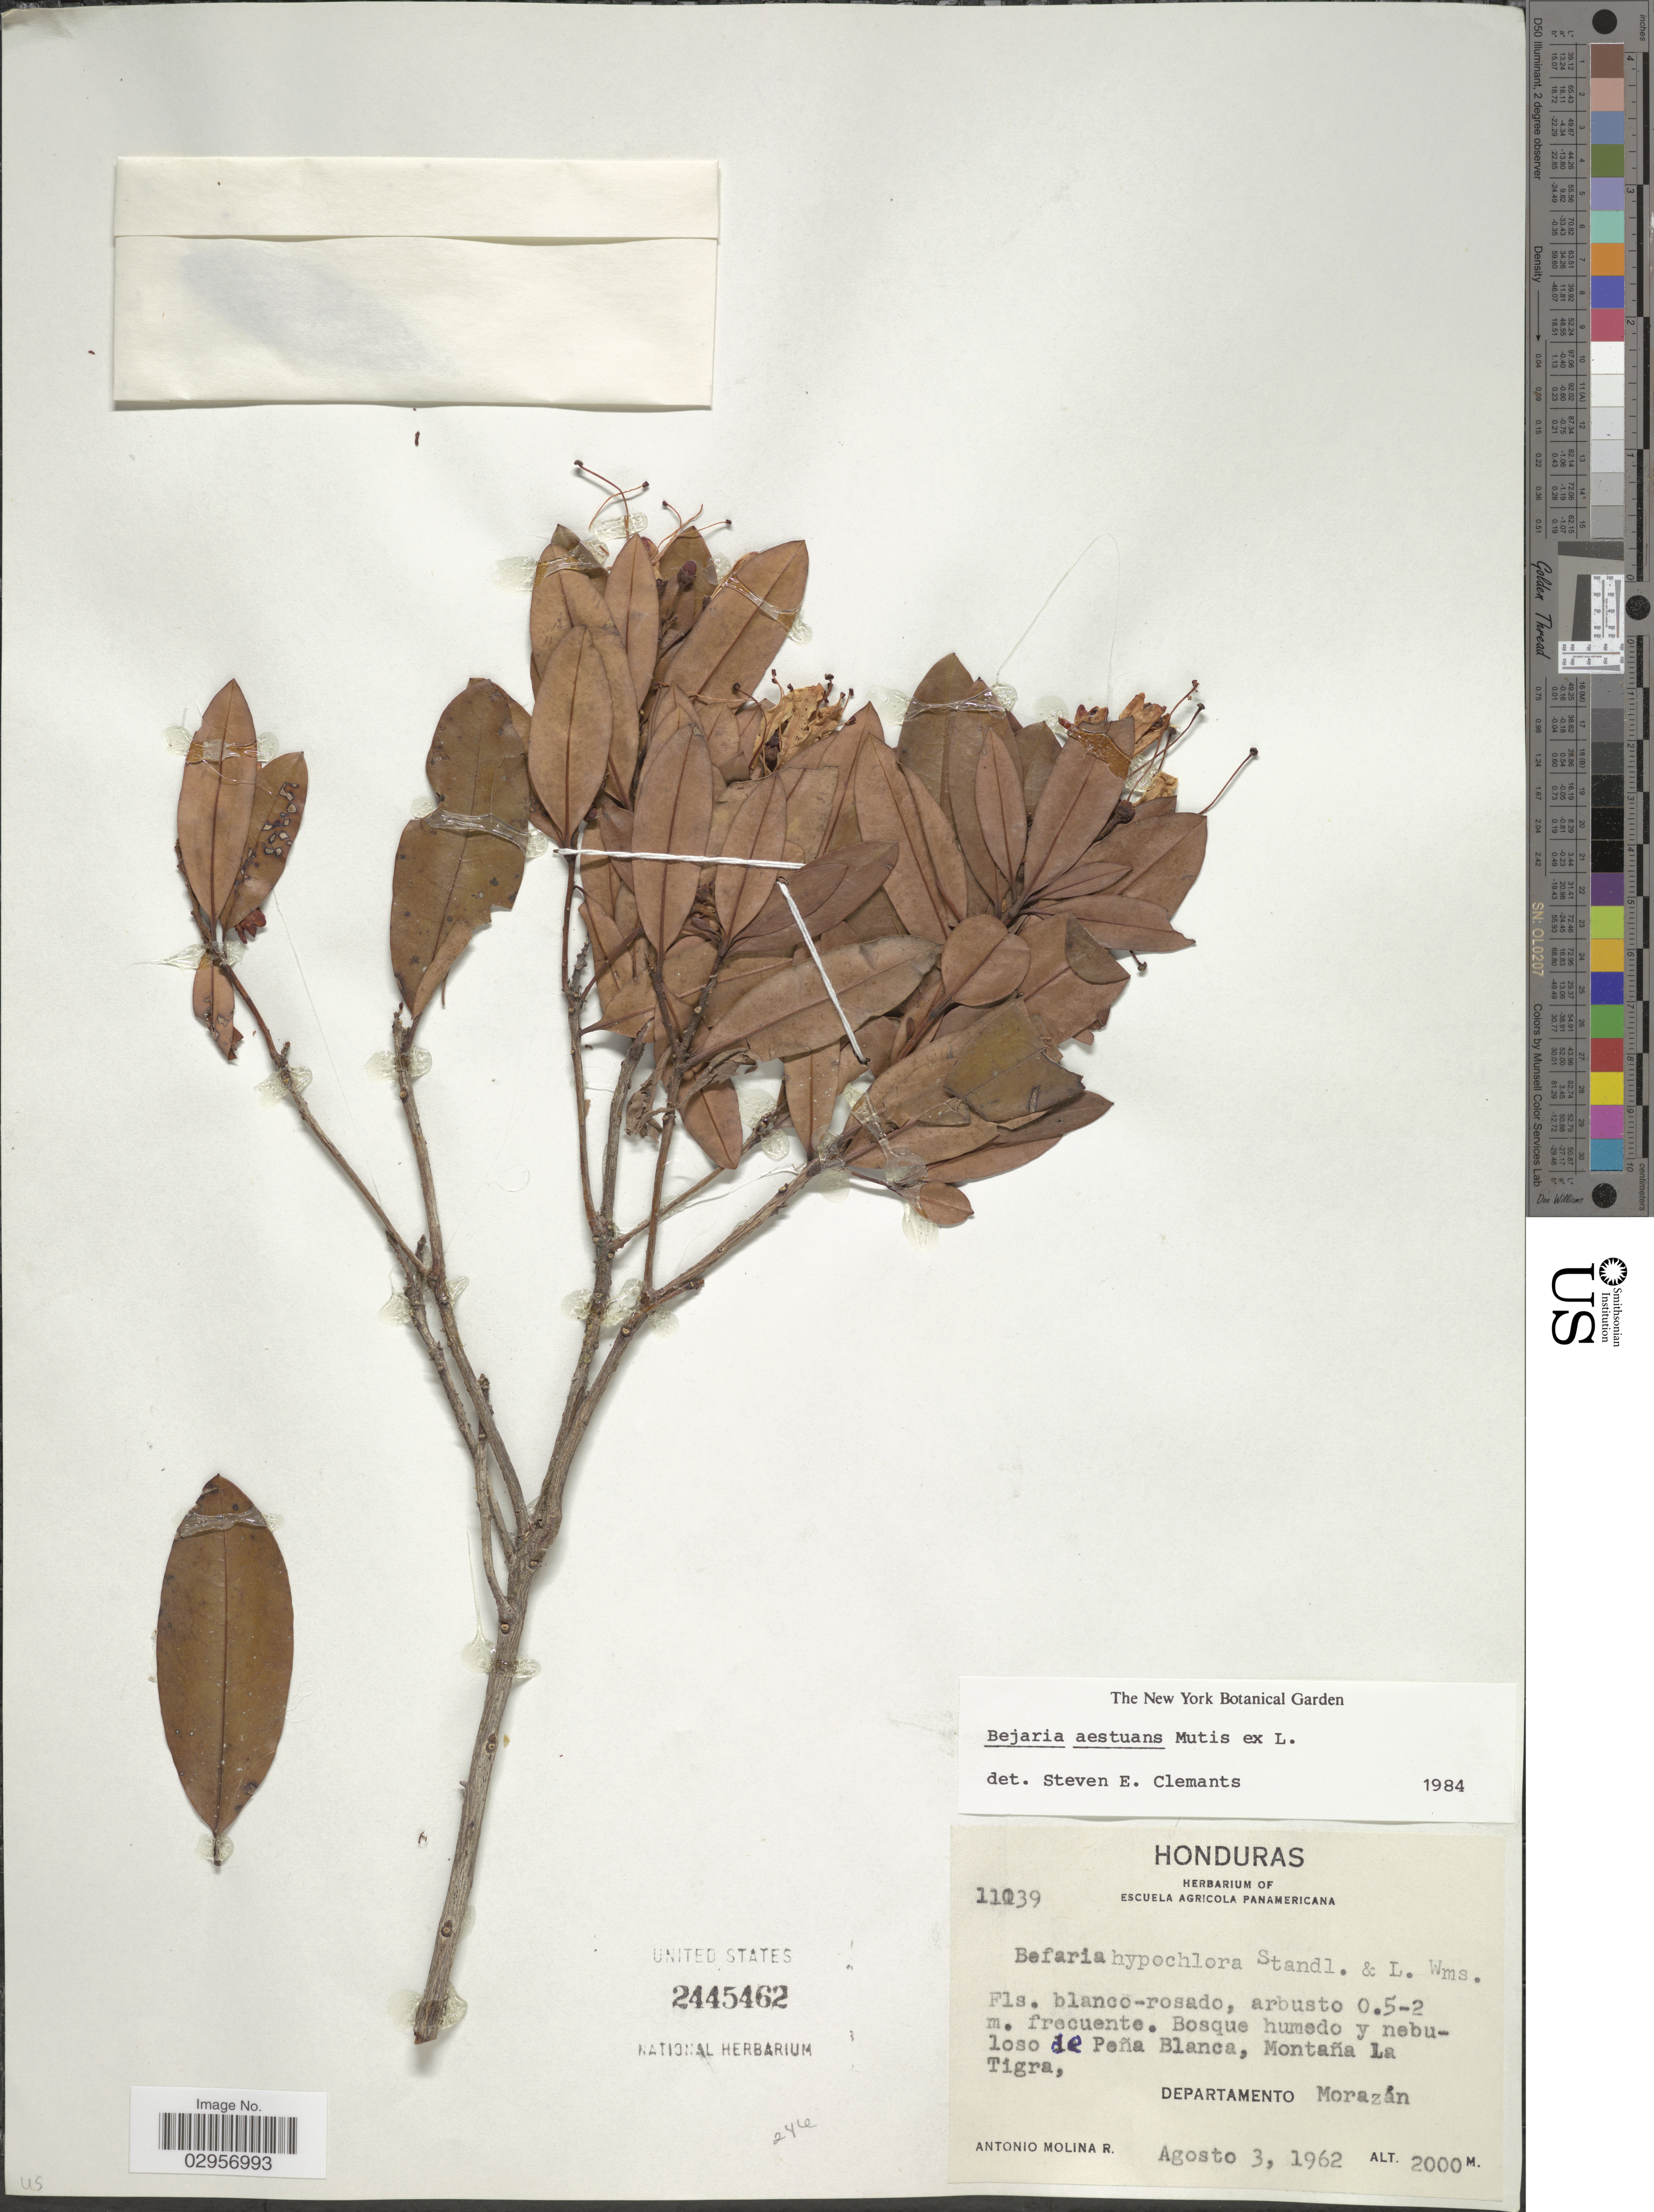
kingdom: Plantae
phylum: Tracheophyta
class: Magnoliopsida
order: Ericales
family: Ericaceae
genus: Befaria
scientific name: Befaria aestuans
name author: Mutis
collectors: A. Molina R.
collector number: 11039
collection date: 1962-08-03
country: Honduras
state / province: Fco. Morazán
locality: Bosque humedi y nebuloso de Peña Blanca, Montaña La Tigra, Departamento Morazán.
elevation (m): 2000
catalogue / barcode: US 2445462